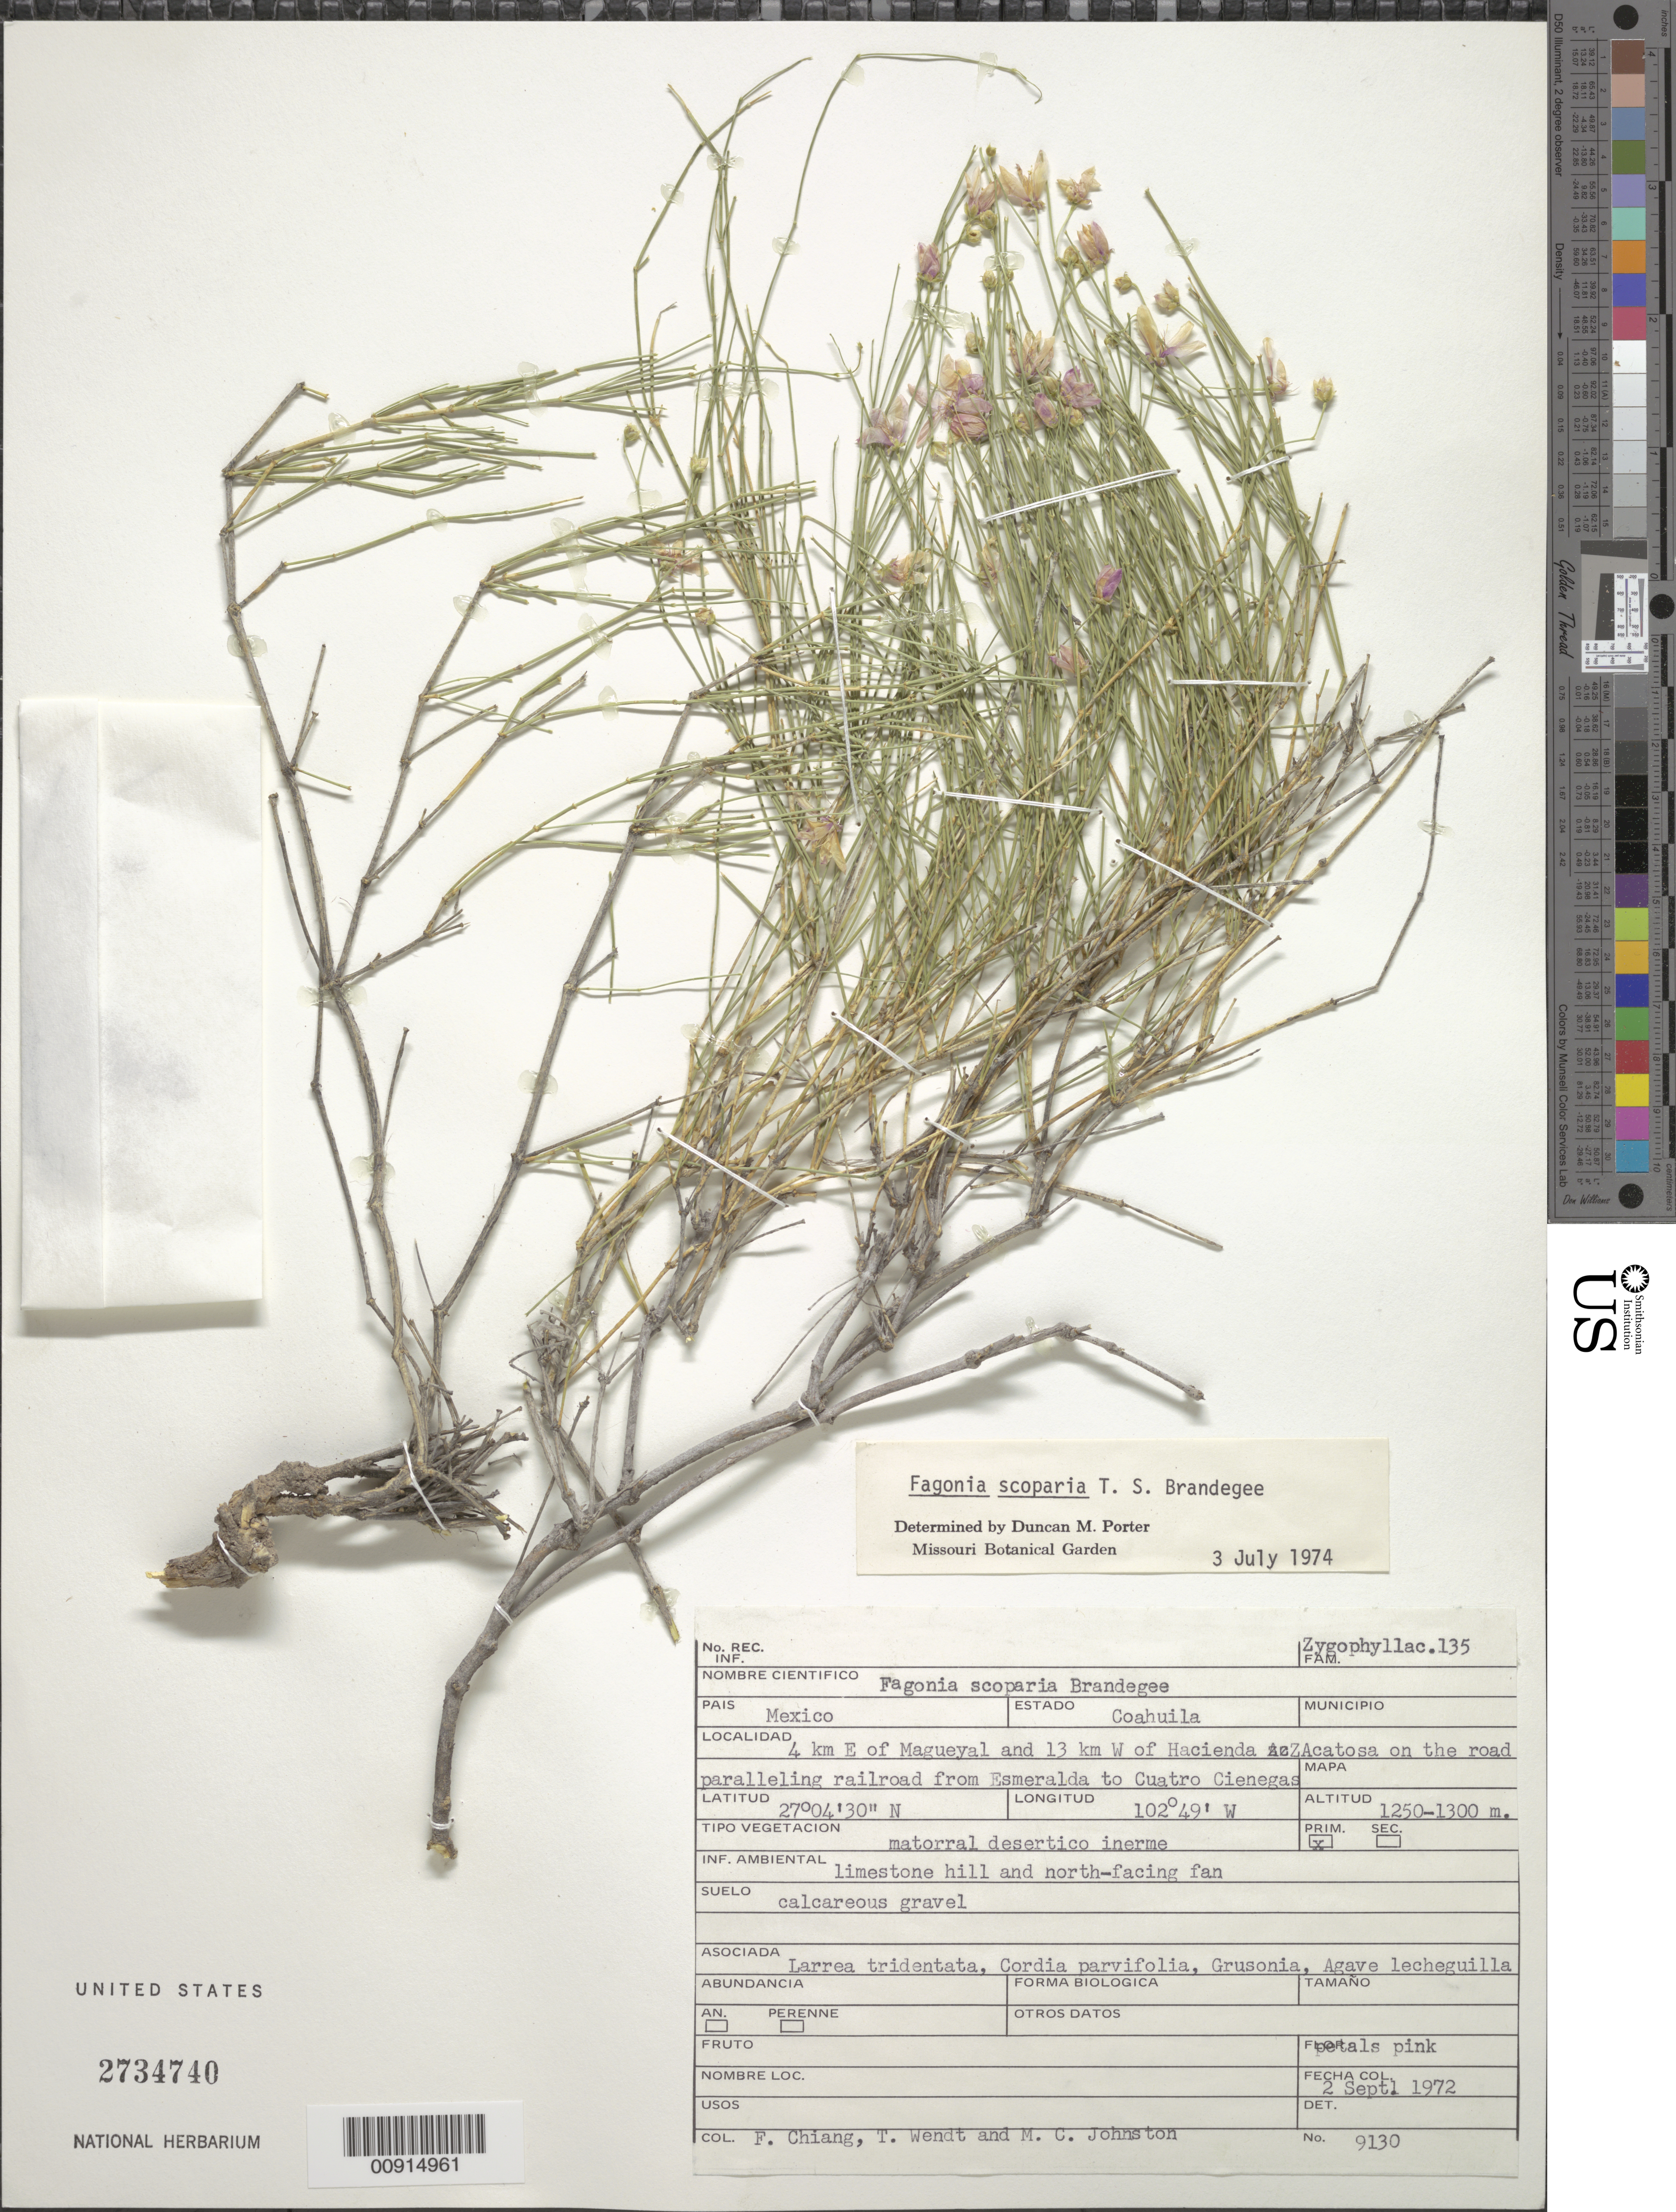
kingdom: Plantae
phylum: Tracheophyta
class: Magnoliopsida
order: Zygophyllales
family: Zygophyllaceae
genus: Fagonia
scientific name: Fagonia scoparia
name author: Brandegee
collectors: F. Chiang, T. L. Wendt & M. Johnston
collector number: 9130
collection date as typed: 02 Sep 1972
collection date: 1972-09-02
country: Mexico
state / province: Coahuila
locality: Coahuila: 4 Km. E of Magueyal and 13 km W of Hacienda Zacatosa on the road paralleling railroad from Esmeralda to Cuatro Ciénegas.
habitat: Matorral desértico inerme; limestone hill and north-facing fan; soil calcareous gravel. Veg. prim.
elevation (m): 1300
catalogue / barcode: US 2734740